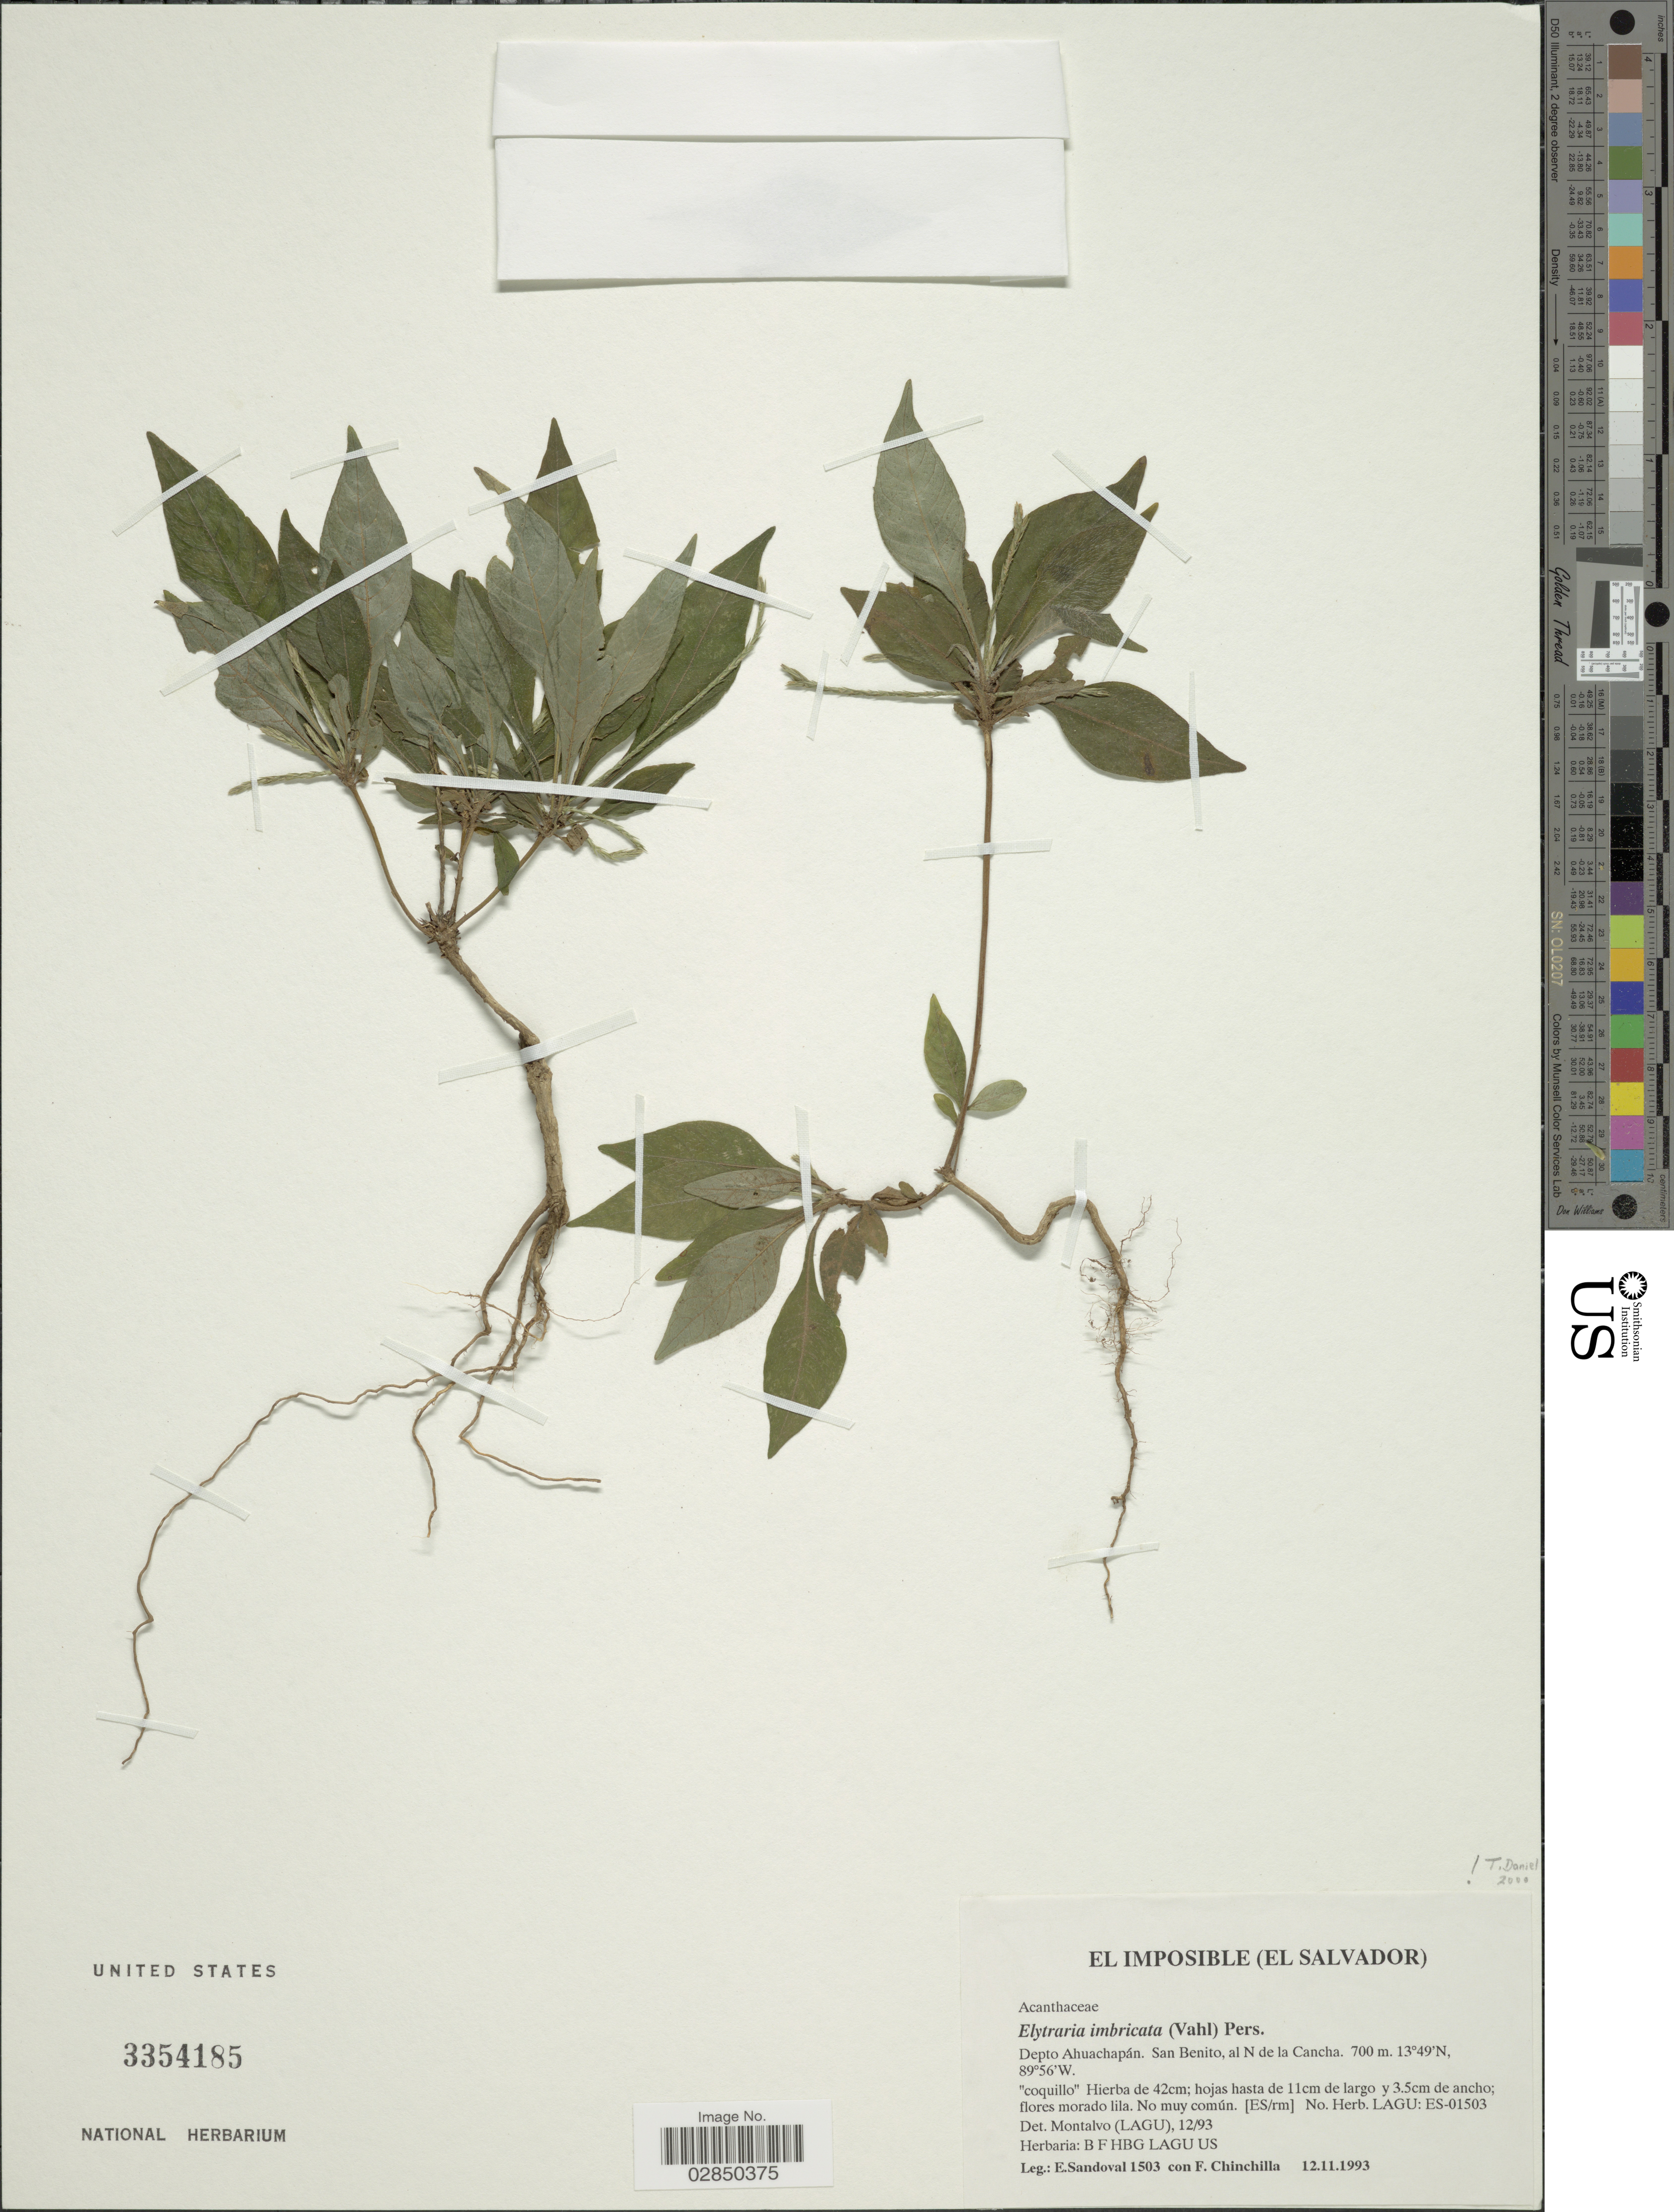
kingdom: Plantae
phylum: Tracheophyta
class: Magnoliopsida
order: Lamiales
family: Acanthaceae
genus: Elytraria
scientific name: Elytraria imbricata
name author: (Vahl) Pers.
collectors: E. Sandoval & F. Chinchilla P.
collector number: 1503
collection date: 1993-11-12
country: El Salvador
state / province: Ahuachapan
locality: Depto Ahuachapán. San Benito, al N de la Cancha.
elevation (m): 700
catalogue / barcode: US 3354185